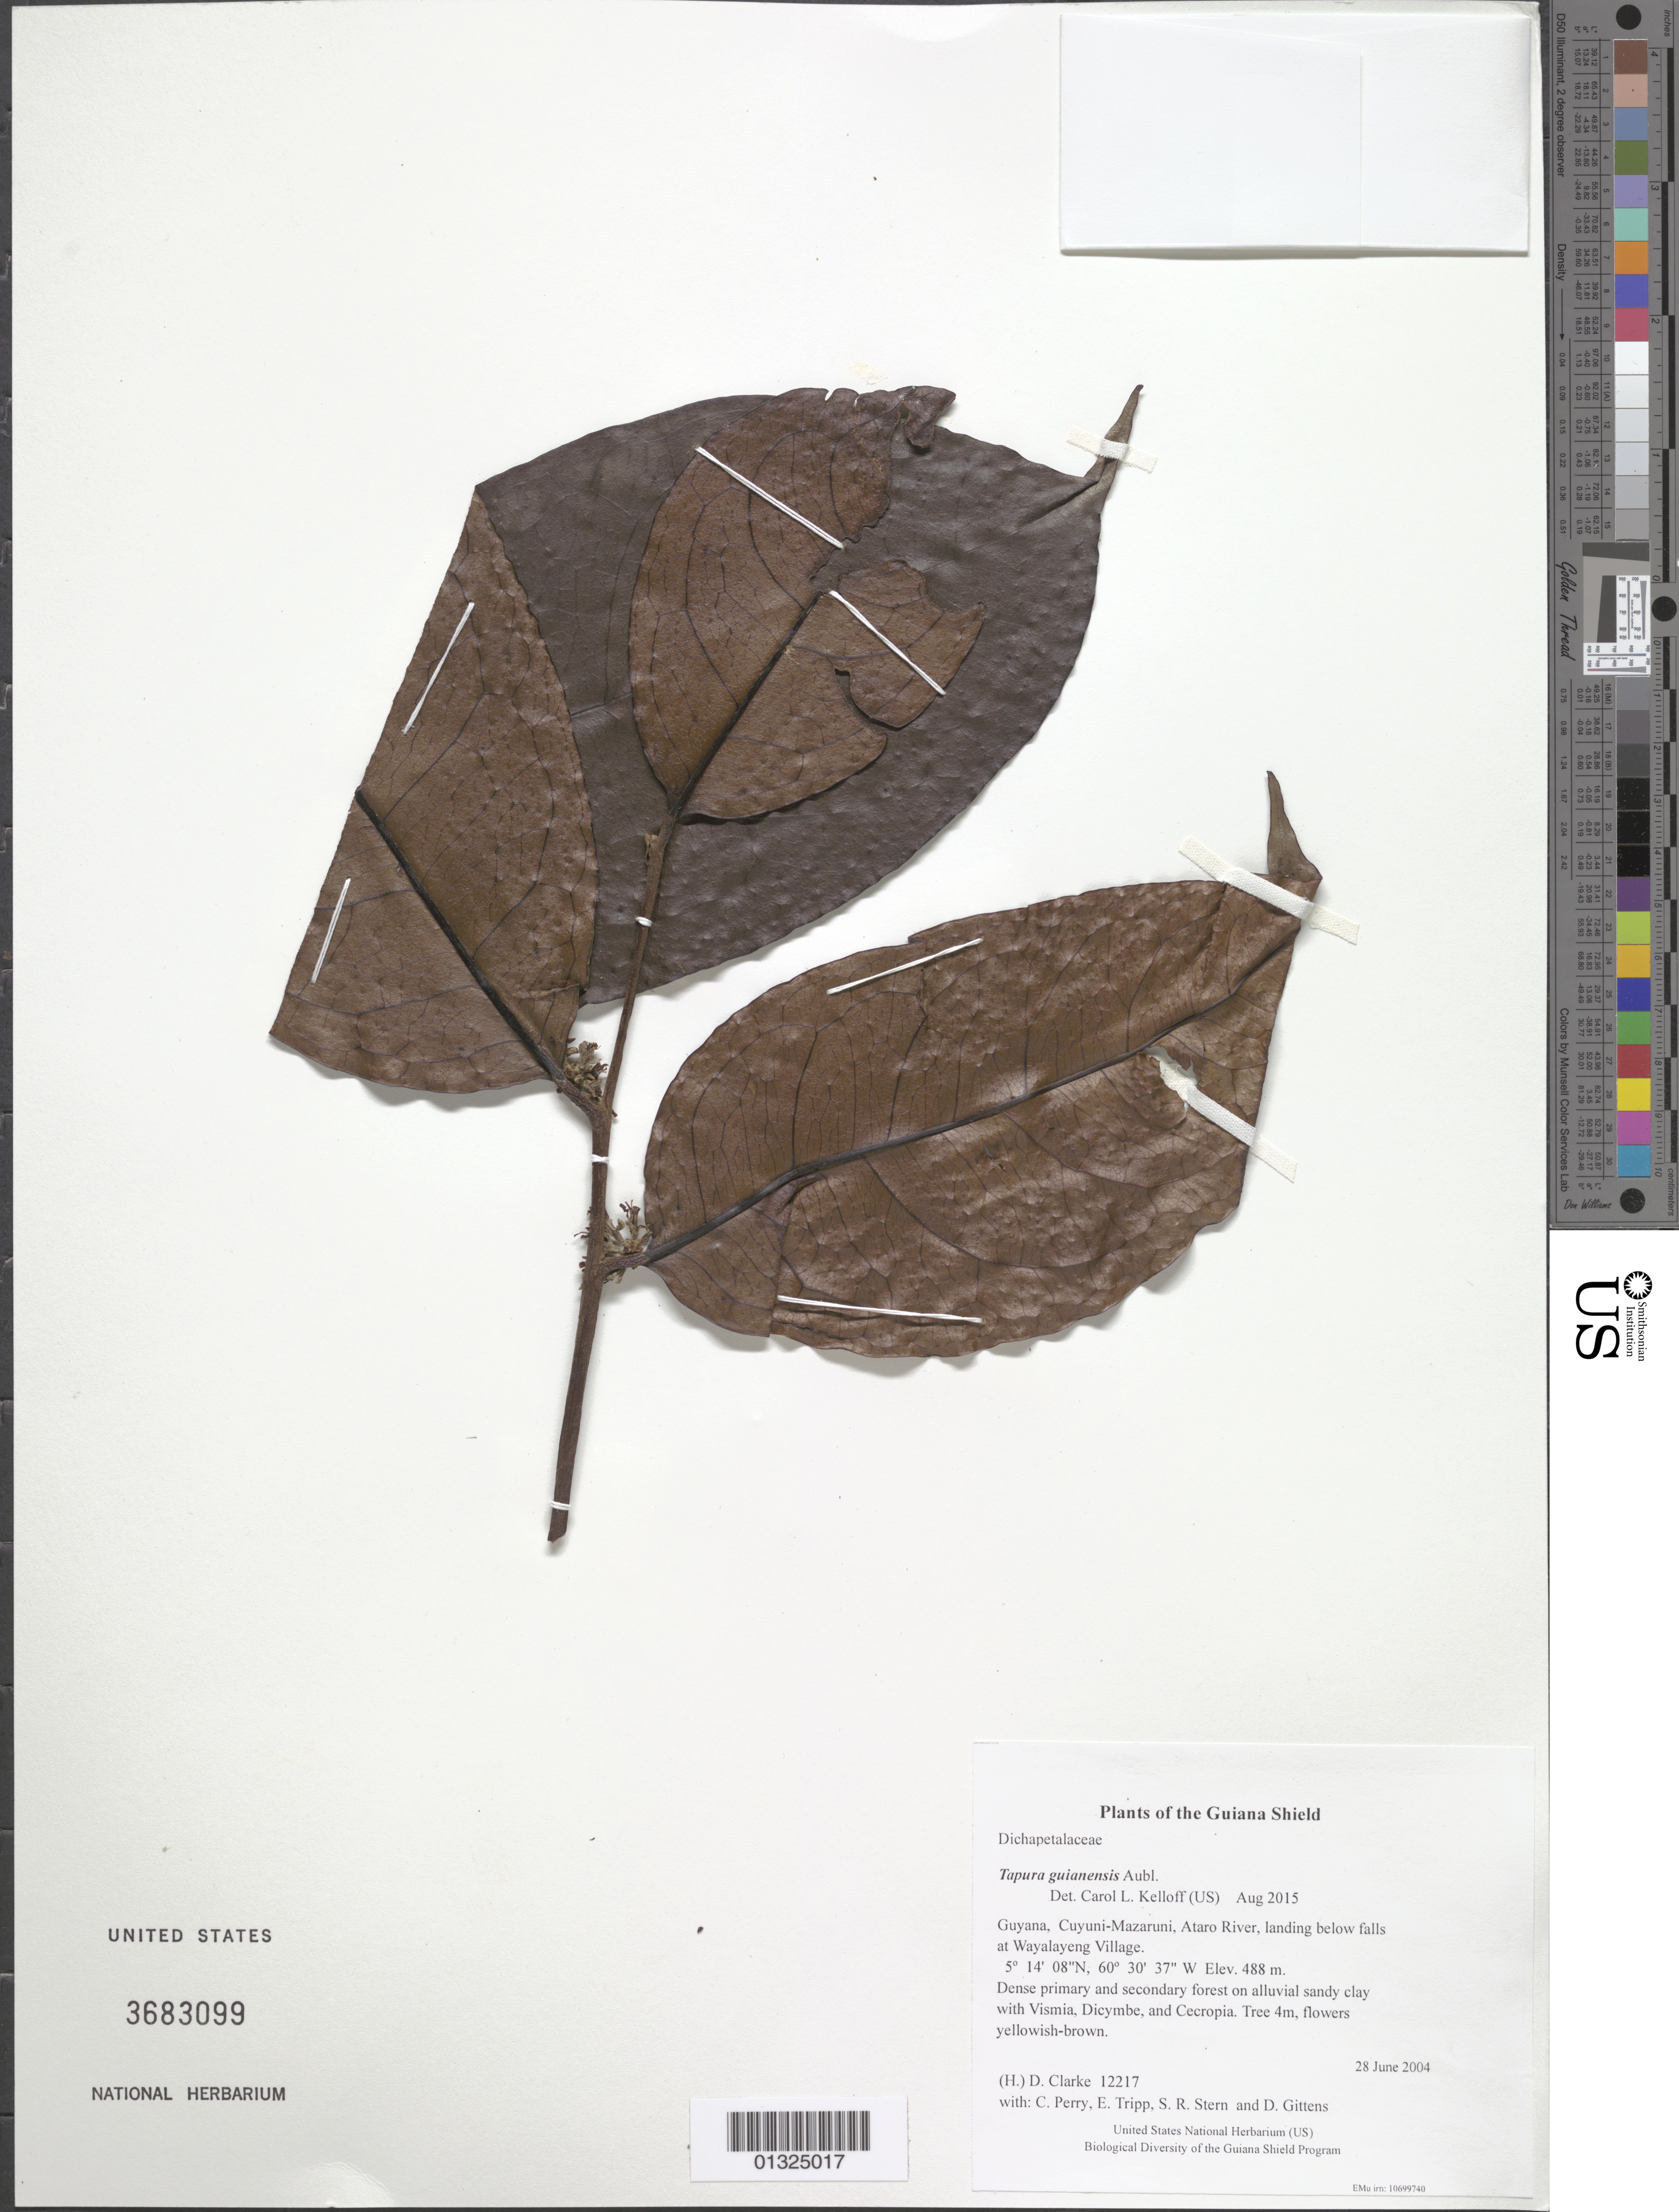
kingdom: Plantae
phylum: Tracheophyta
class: Magnoliopsida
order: Malpighiales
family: Dichapetalaceae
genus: Tapura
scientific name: Tapura guianensis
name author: Aubl.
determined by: Kelloff, Carol L., (US), Smithsonian Institution - National Museum of Natural History (UNITED STATES)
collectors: H. D. Clarke, C. Perry, E. Tripp, S. R. Stern & D. Gittens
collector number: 12217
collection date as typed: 28 June 2004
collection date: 2004-06-28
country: Guyana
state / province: Cuyuni-Mazaruni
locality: Ataro River, landing below falls at Wayalayeng Village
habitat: Dense primary and secondary forest on alluvial sandy clay with Vismia, Dicymbe, and Cecropia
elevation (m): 488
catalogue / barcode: US 3683099